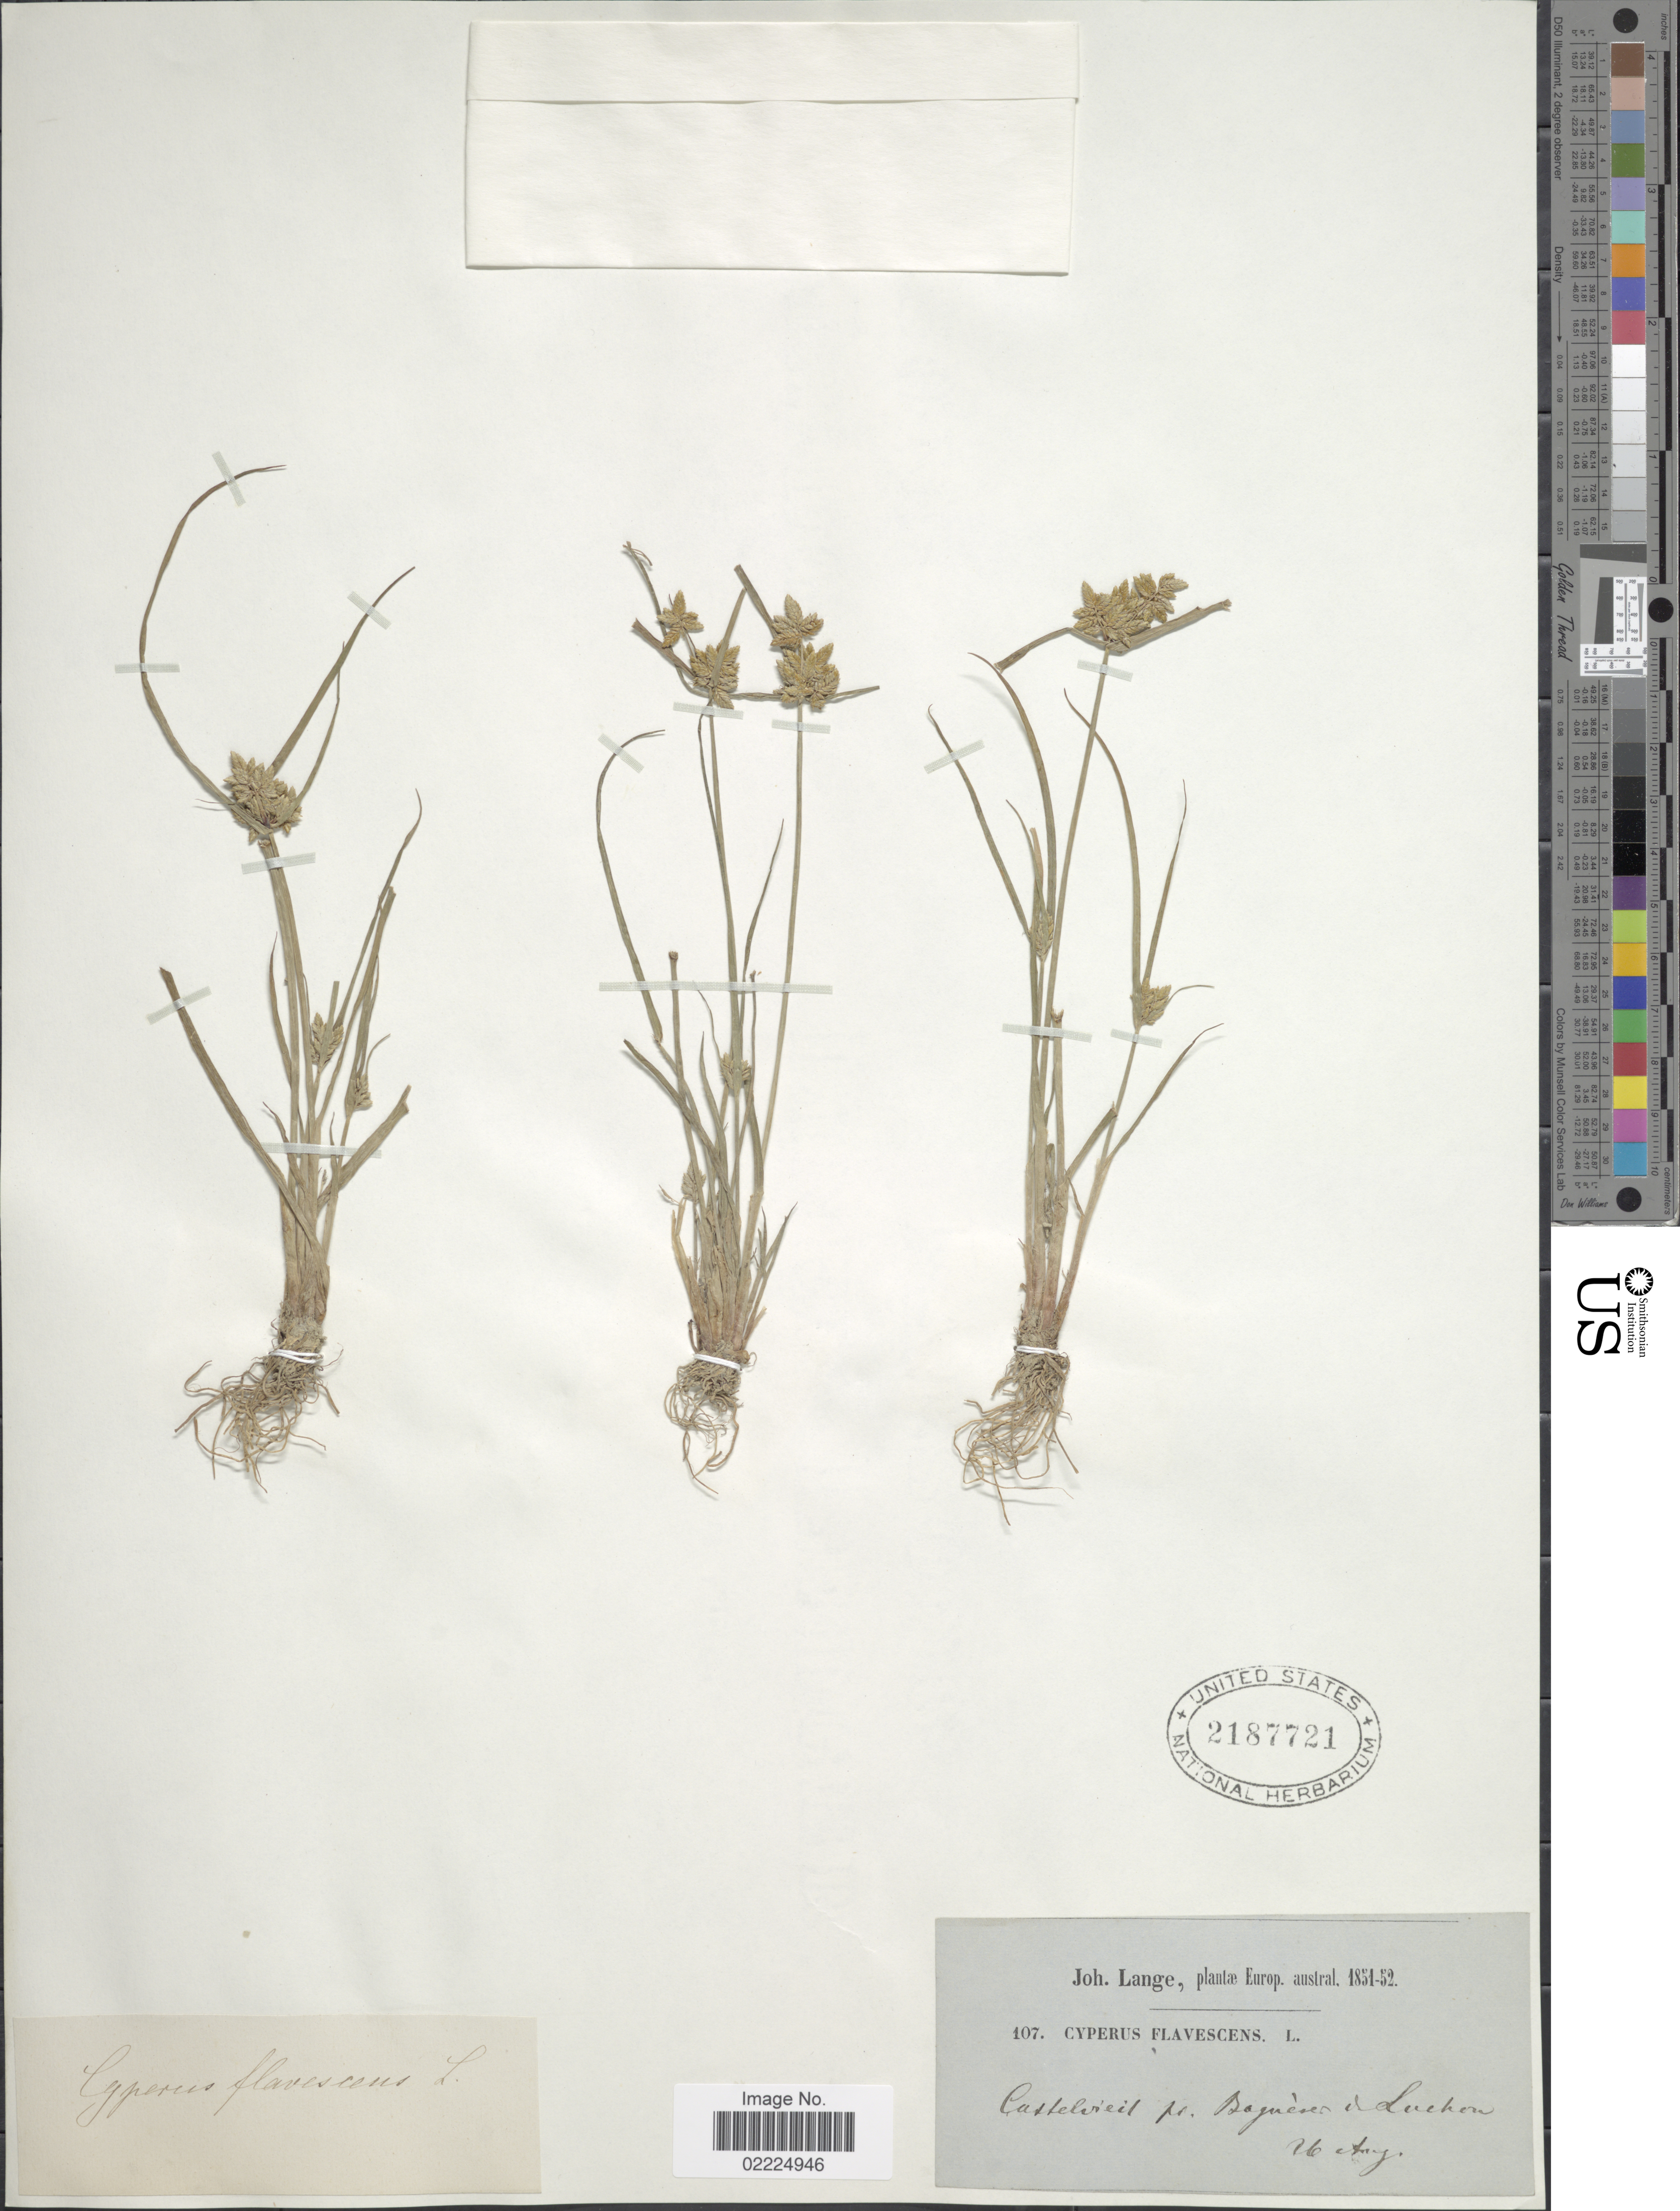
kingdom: Plantae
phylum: Tracheophyta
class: Liliopsida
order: Poales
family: Cyperaceae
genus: Cyperus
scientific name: Cyperus flavescens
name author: L.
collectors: J. Lange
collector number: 107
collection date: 1851-08/1852-08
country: France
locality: Europ-asutral, Castle [illegible text] pr. Bagnères-de-Luchon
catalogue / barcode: US 2187721